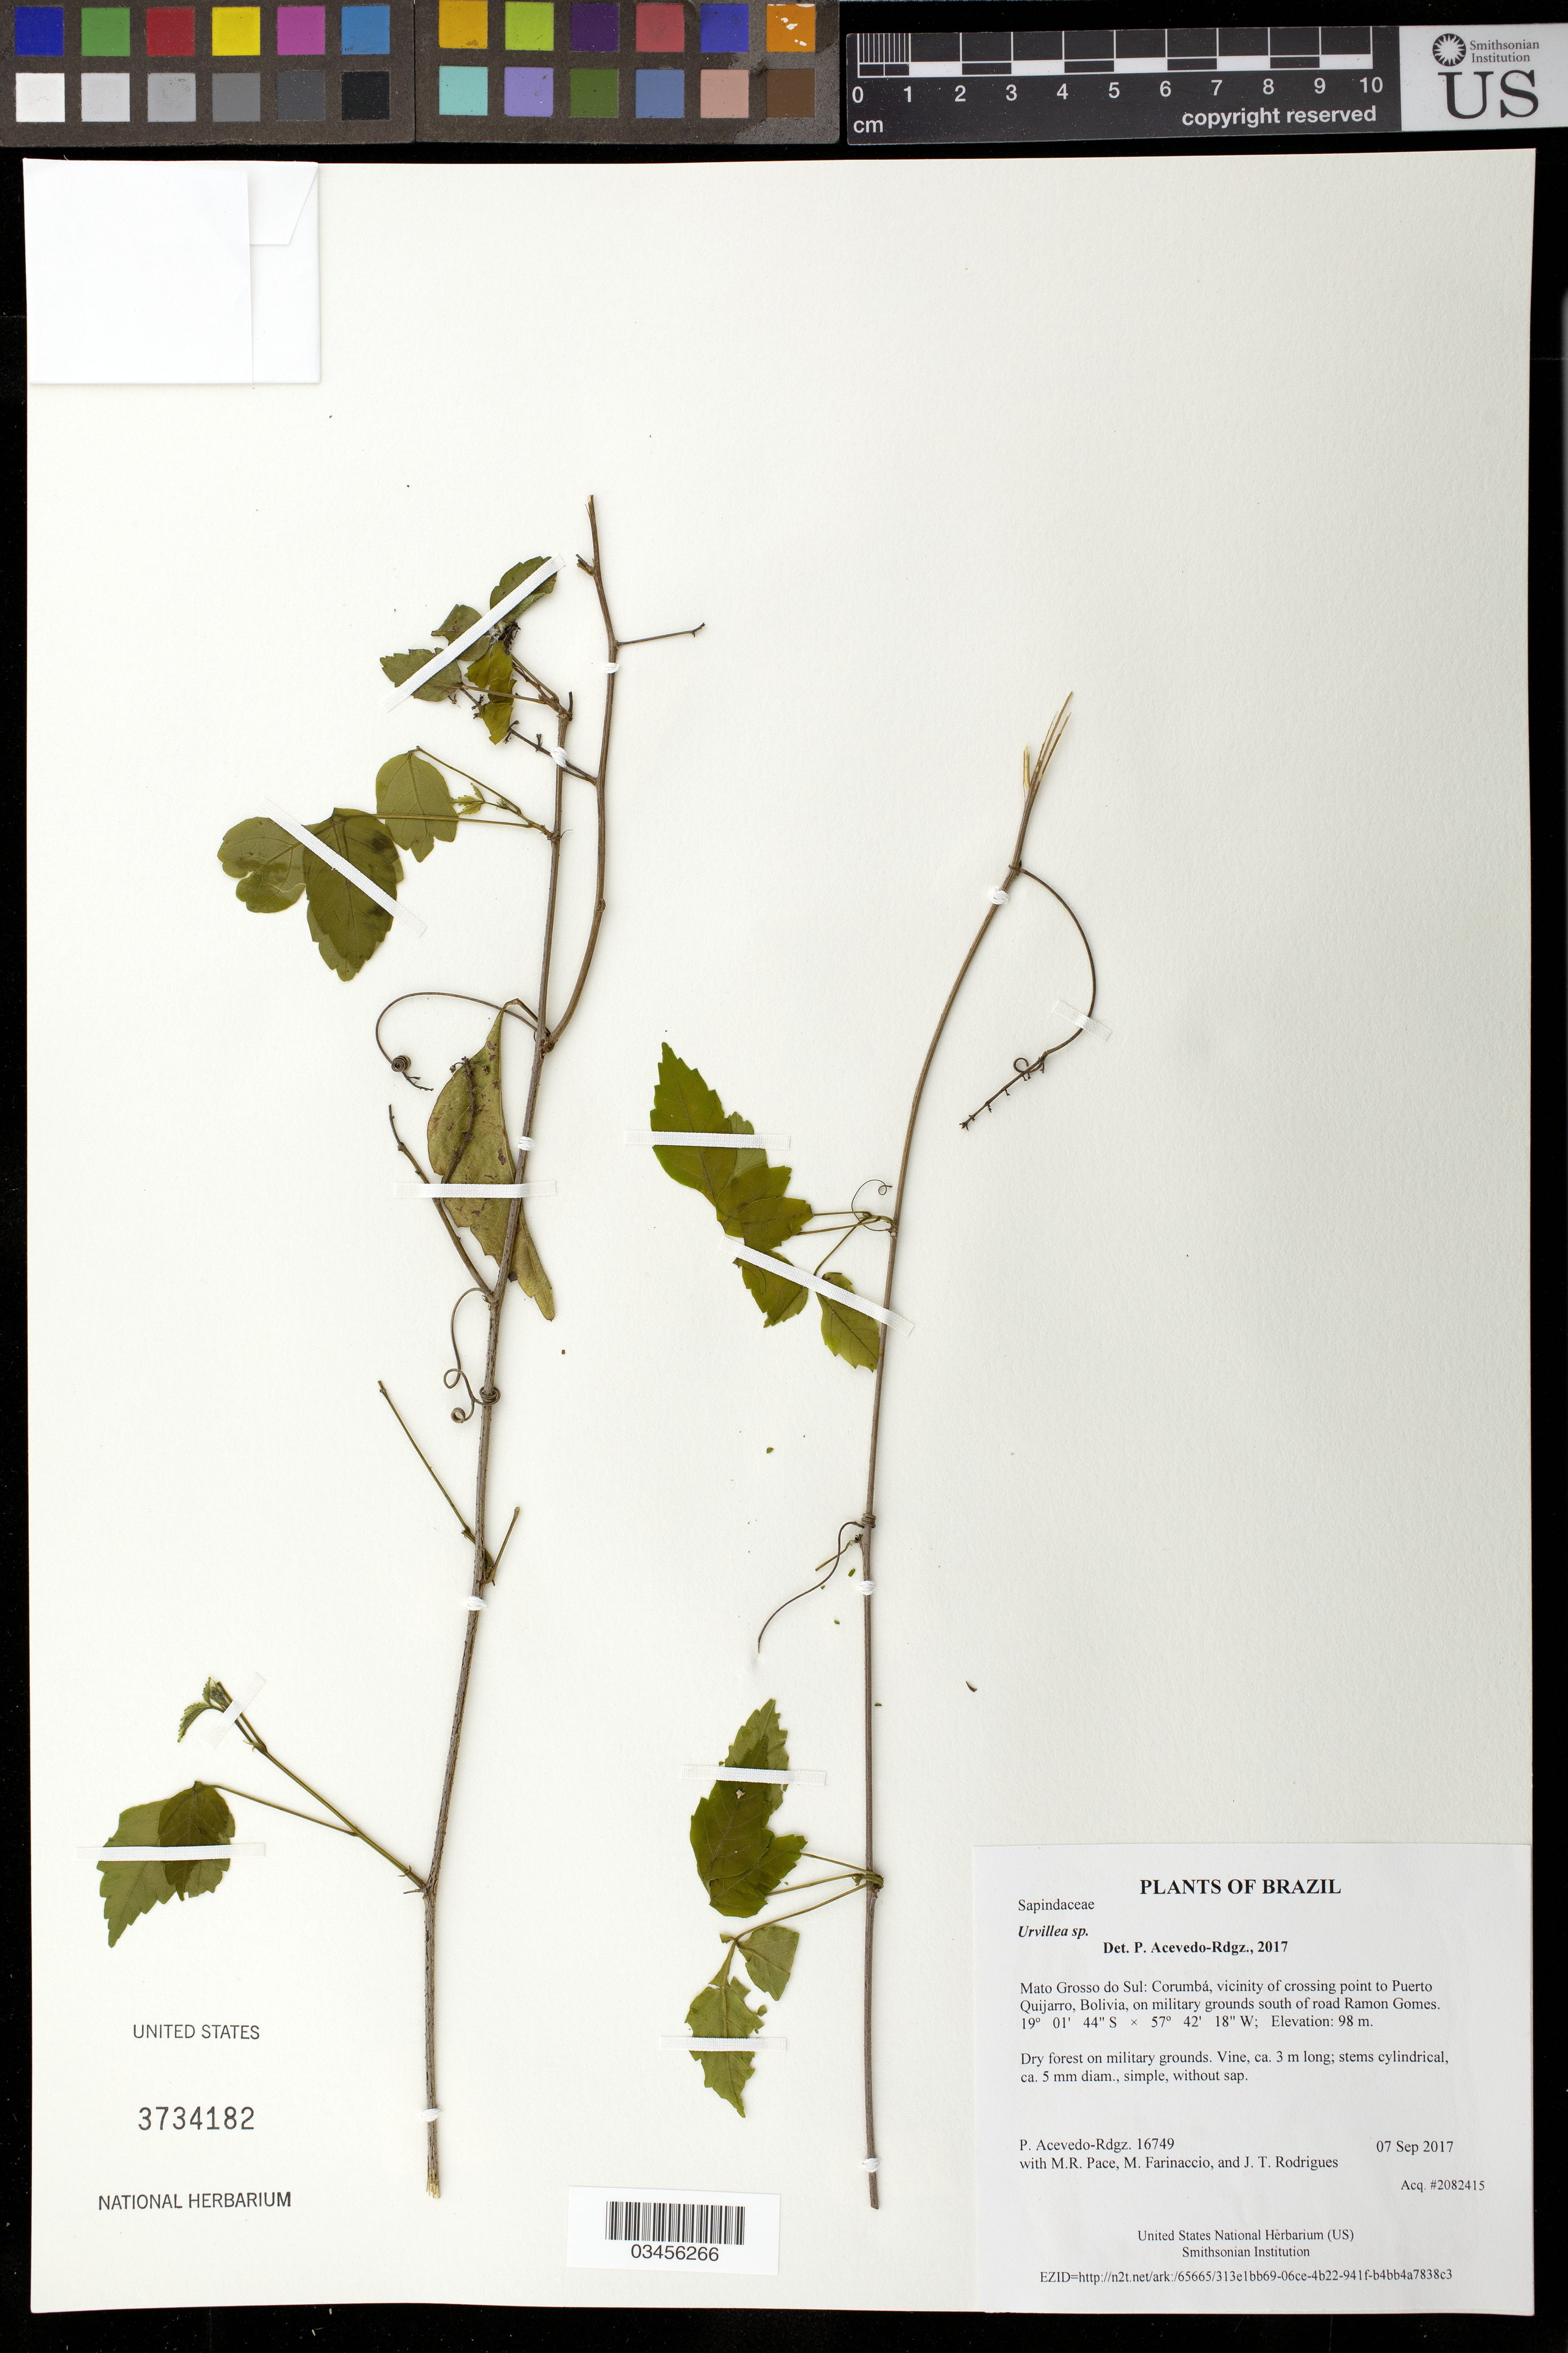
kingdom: Plantae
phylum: Tracheophyta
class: Magnoliopsida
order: Sapindales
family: Sapindaceae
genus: Urvillea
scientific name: Urvillea laevis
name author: Radlk.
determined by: Acevedo-Rodríguez, P., (BOT), Smithsonian Institution - National Museum of Natural History (UNITED STATES)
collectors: P. Acevedo-Rodr., M. R. Pace, M. Farinaccio & J. T. Rodrigues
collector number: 16749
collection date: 2017-09-07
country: Brazil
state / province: Mato Grosso do Sul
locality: Corumbá, vicinity of crossing point to Puerto Quijarro, Bolivia, on military grounds south of road Ramon Gomes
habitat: Dry forest on military grounds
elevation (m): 98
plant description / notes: US, RB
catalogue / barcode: US 3734182